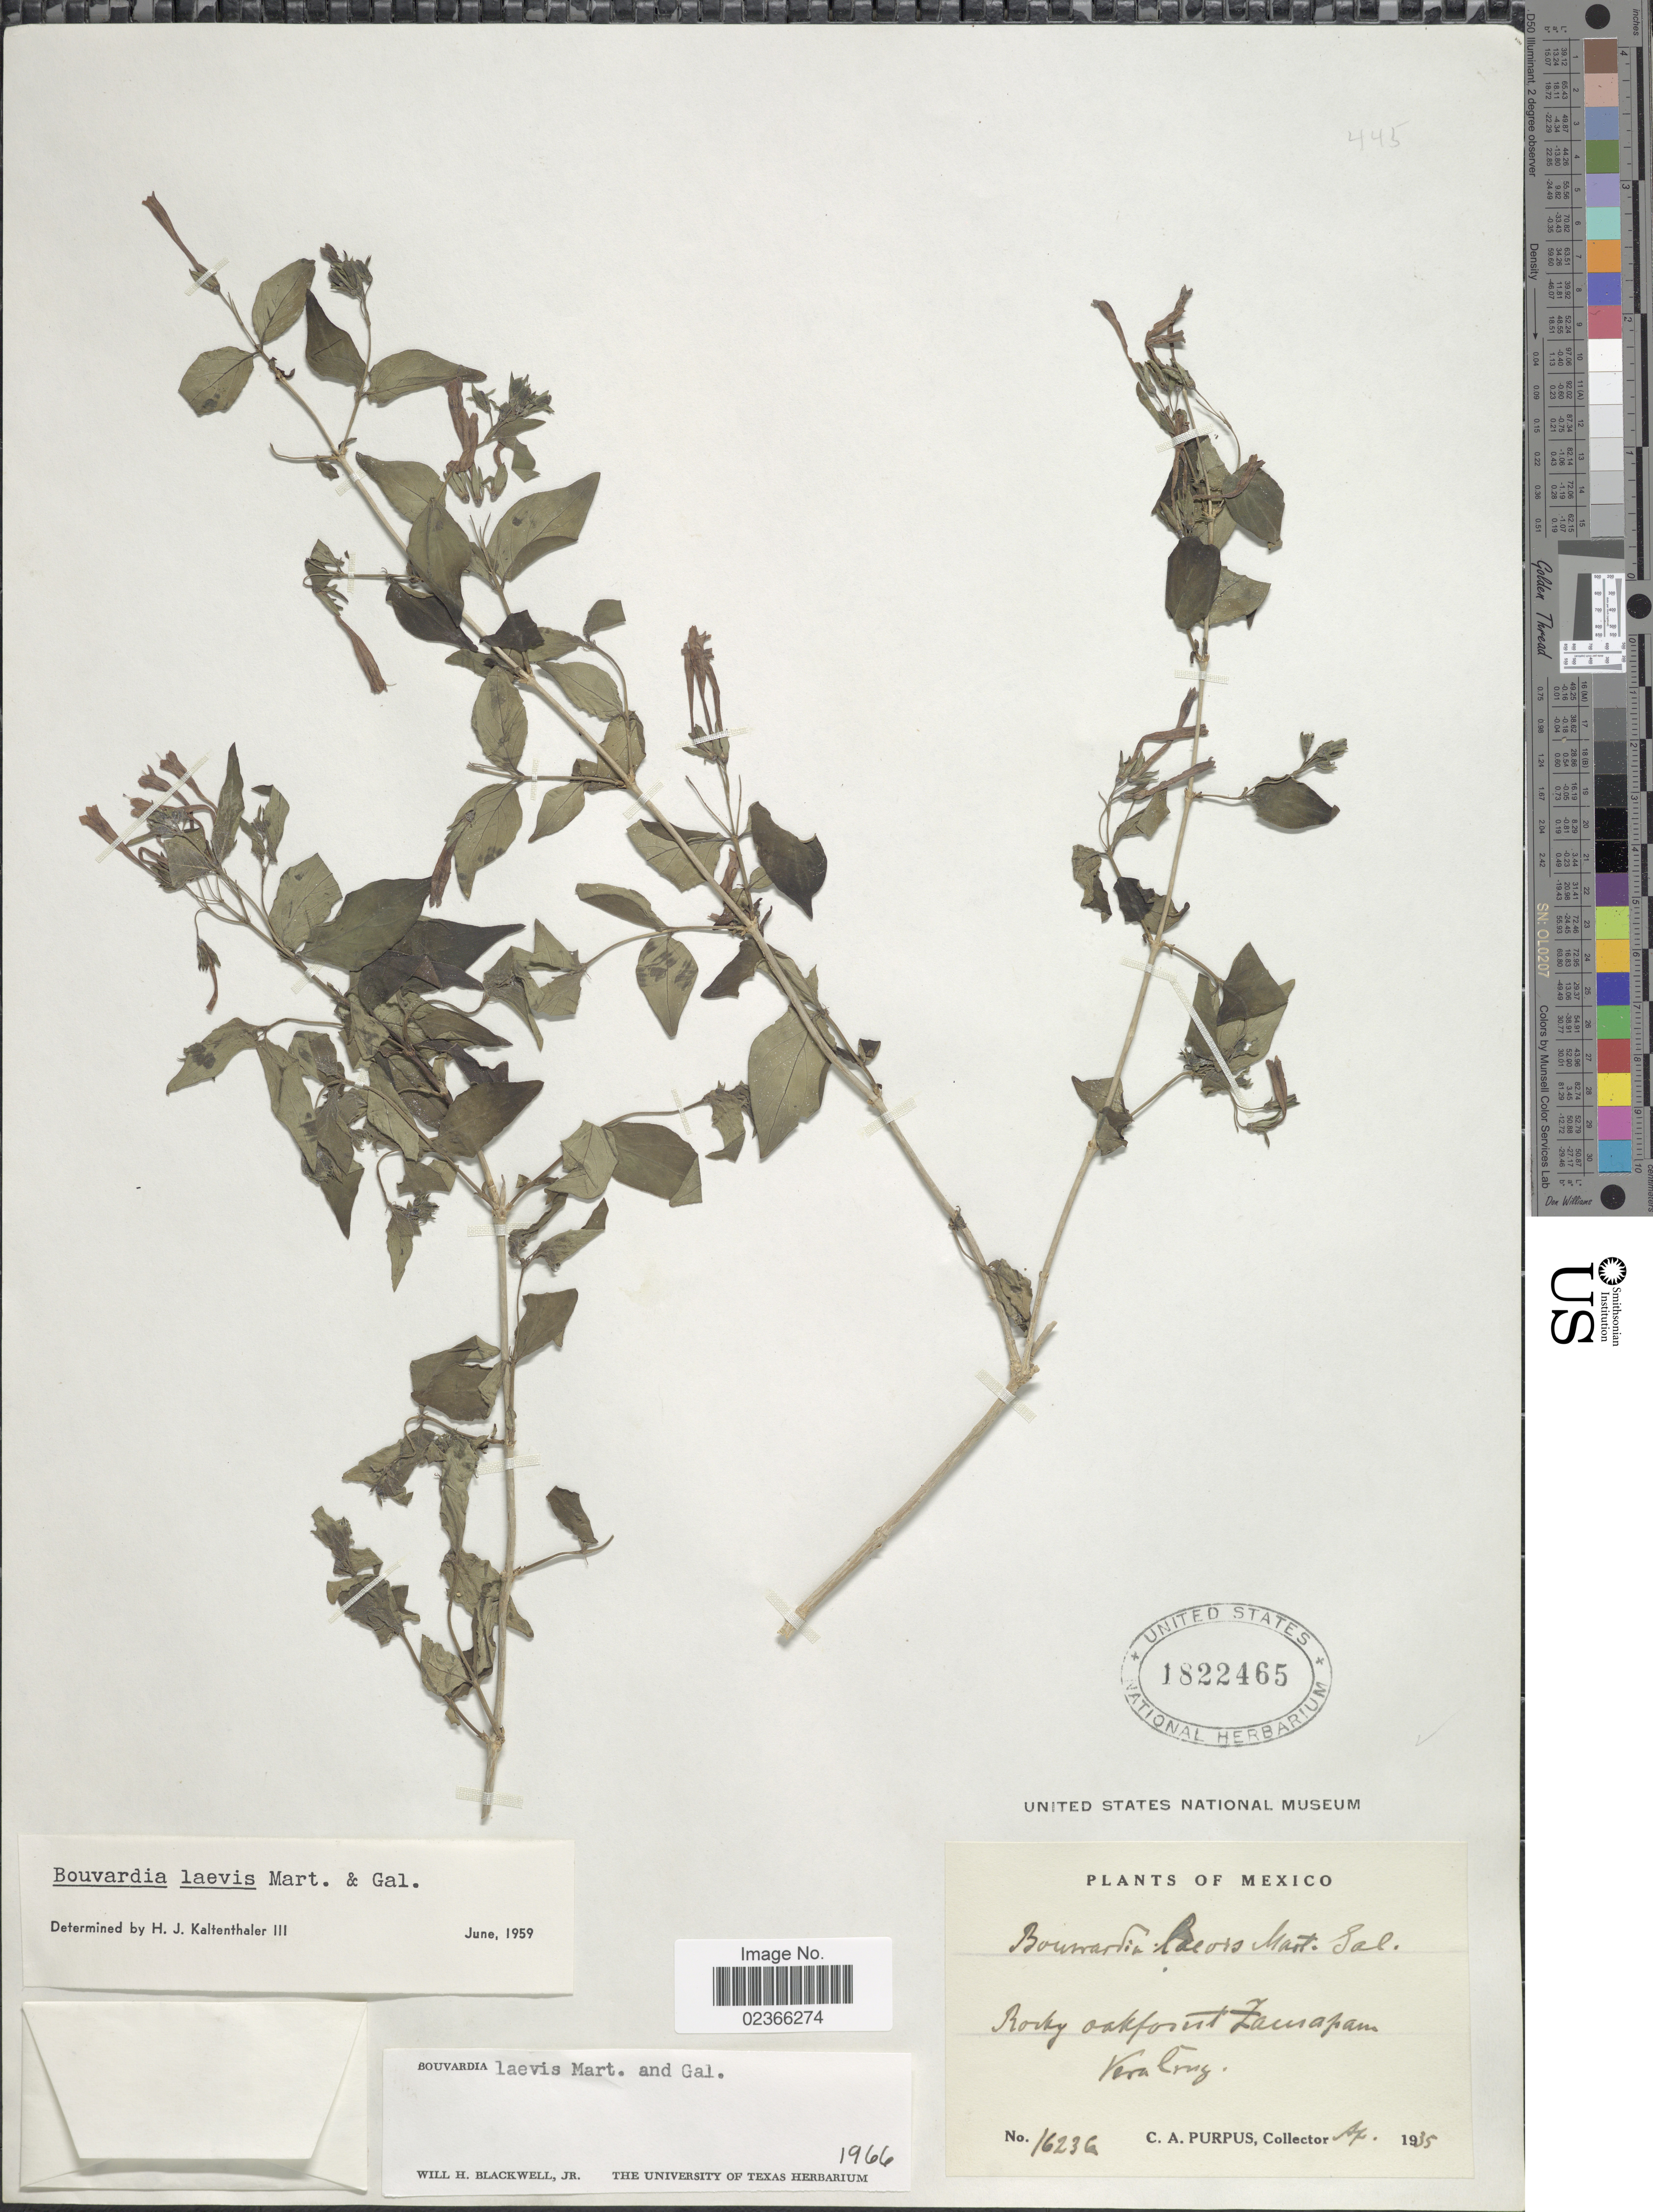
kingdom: Plantae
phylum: Tracheophyta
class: Magnoliopsida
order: Gentianales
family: Rubiaceae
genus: Bouvardia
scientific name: Bouvardia laevis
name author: M. Martens & Galeotti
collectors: C. A. Purpus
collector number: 162346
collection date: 1935-04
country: Mexico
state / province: Veracruz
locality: Rocky oakforest. Zacualpan. Vera Cruz.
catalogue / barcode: US 1822465